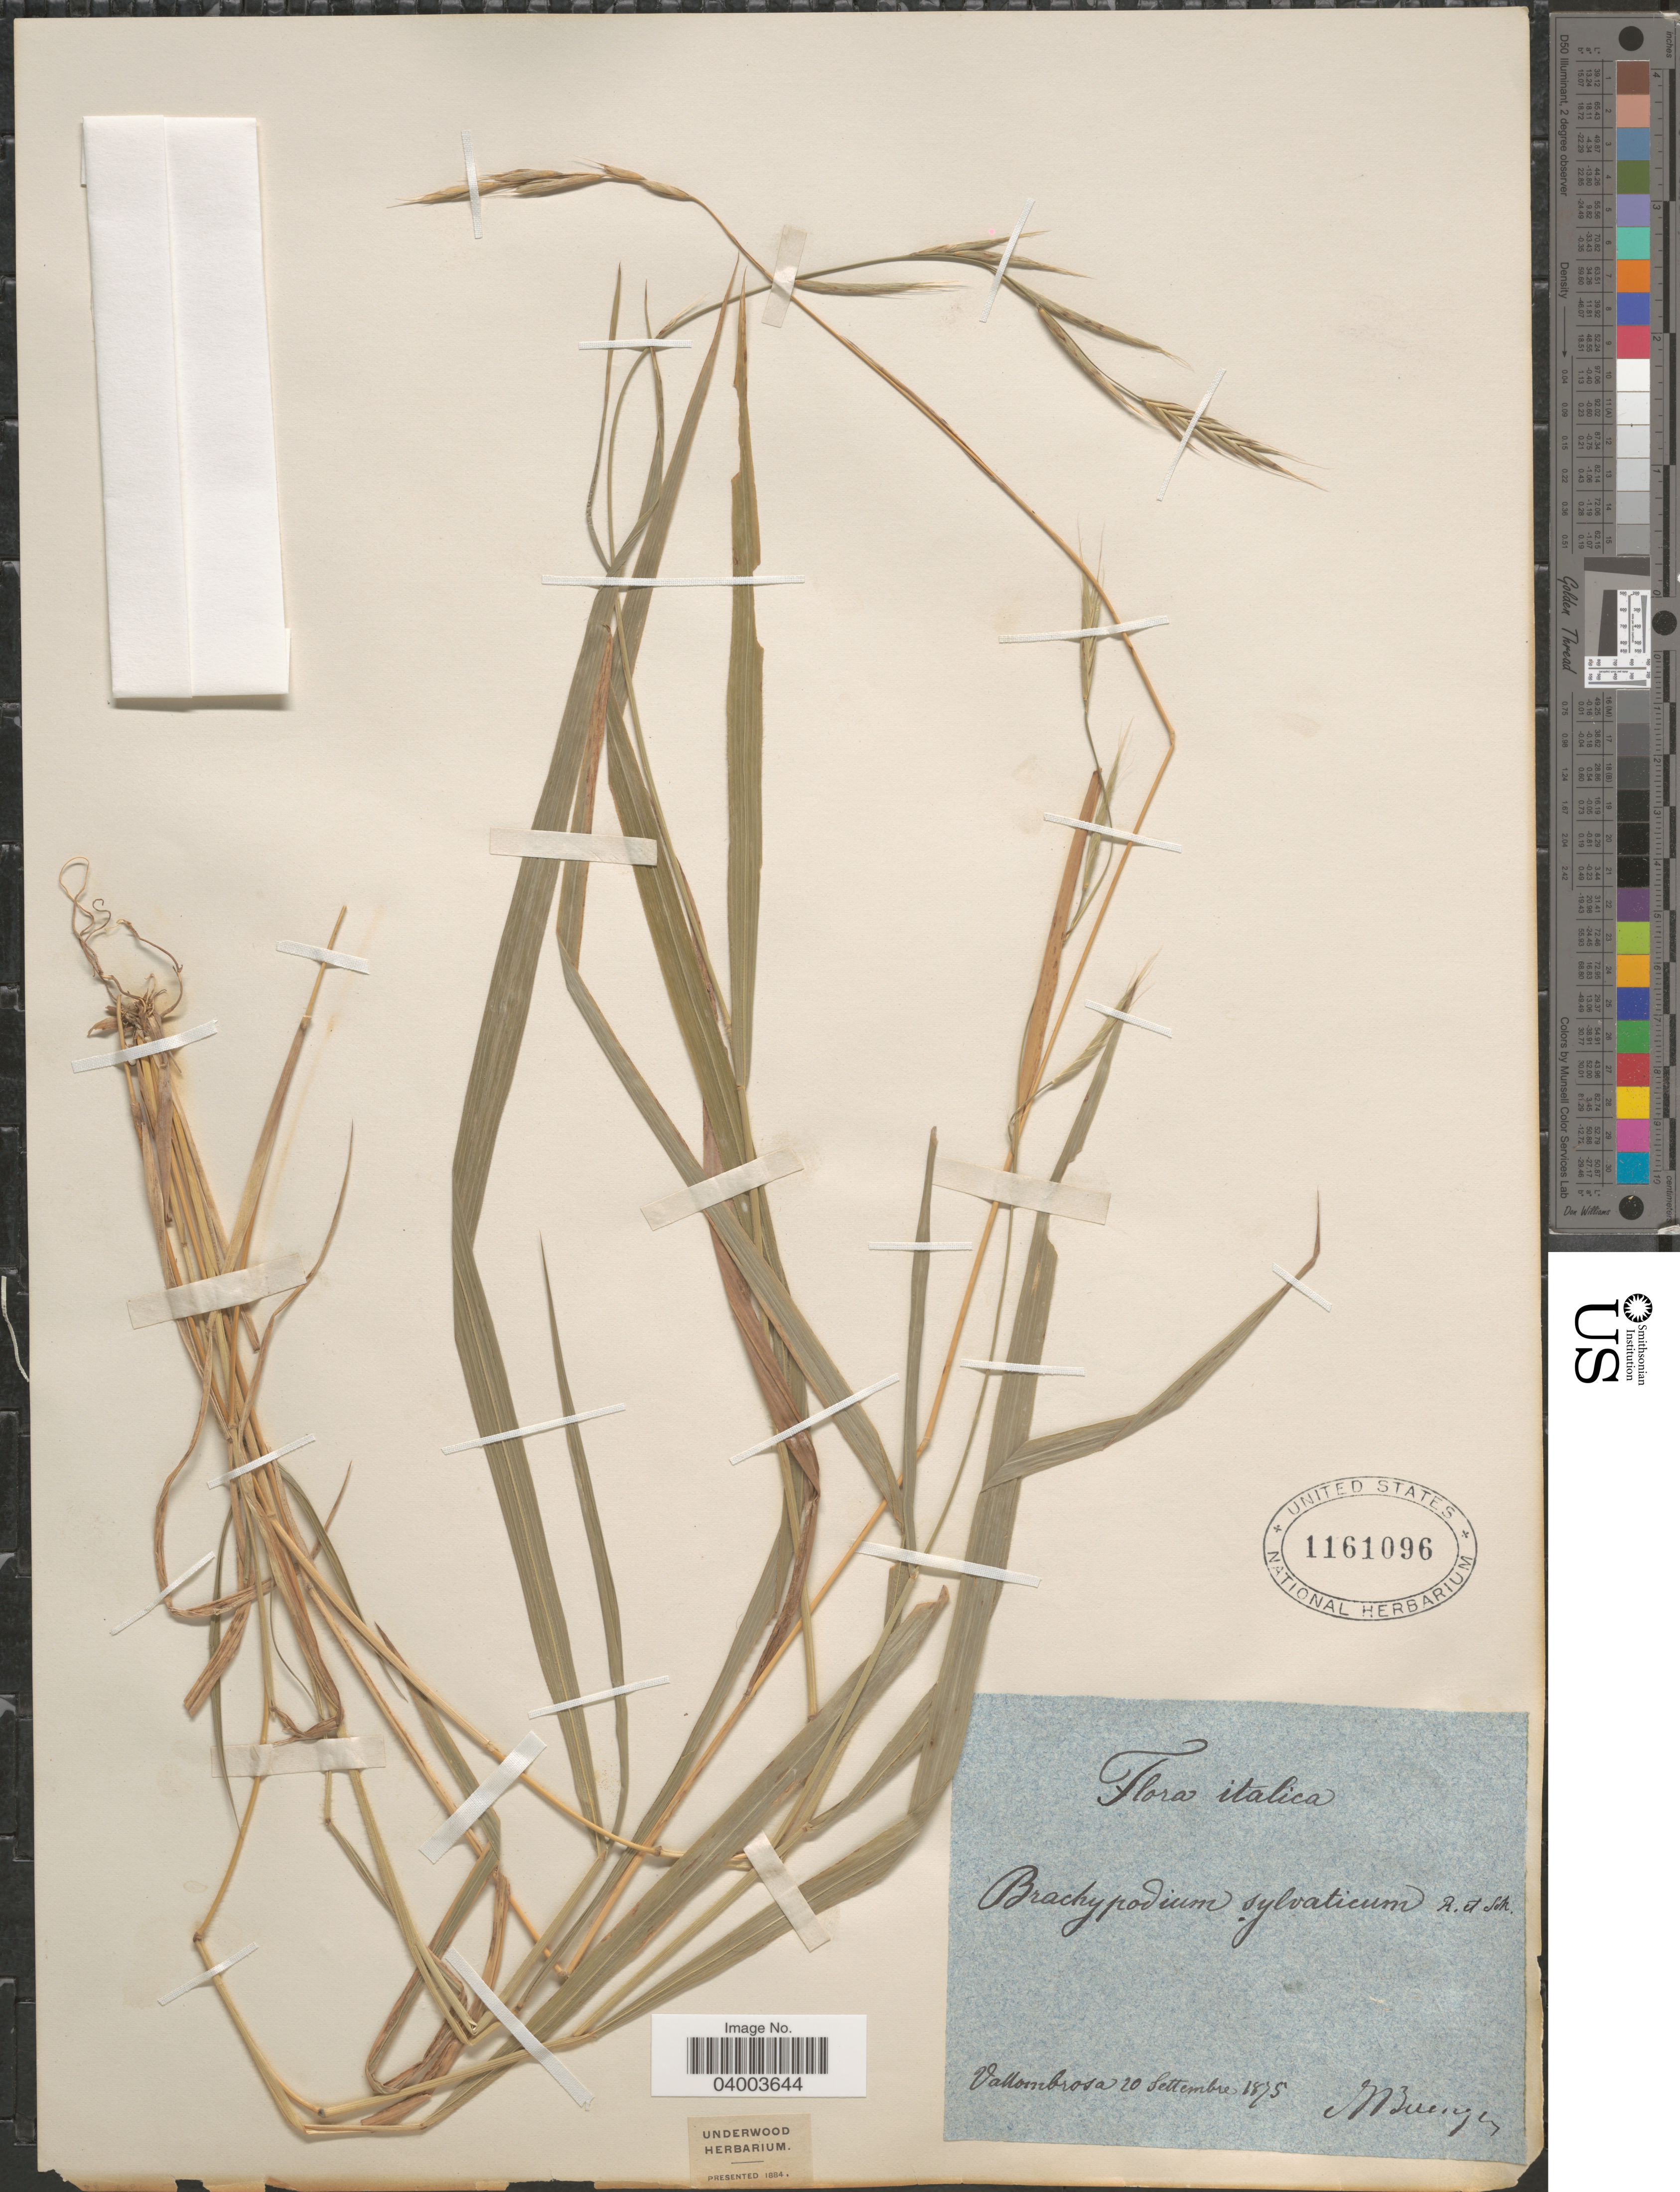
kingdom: Plantae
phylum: Tracheophyta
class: Liliopsida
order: Poales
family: Poaceae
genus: Brachypodium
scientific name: Brachypodium sylvaticum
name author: (Huds.) P. Beauv.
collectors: M. Berenger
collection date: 1875-09-20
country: Italy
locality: Vallombrosa.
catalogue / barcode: US 1161096